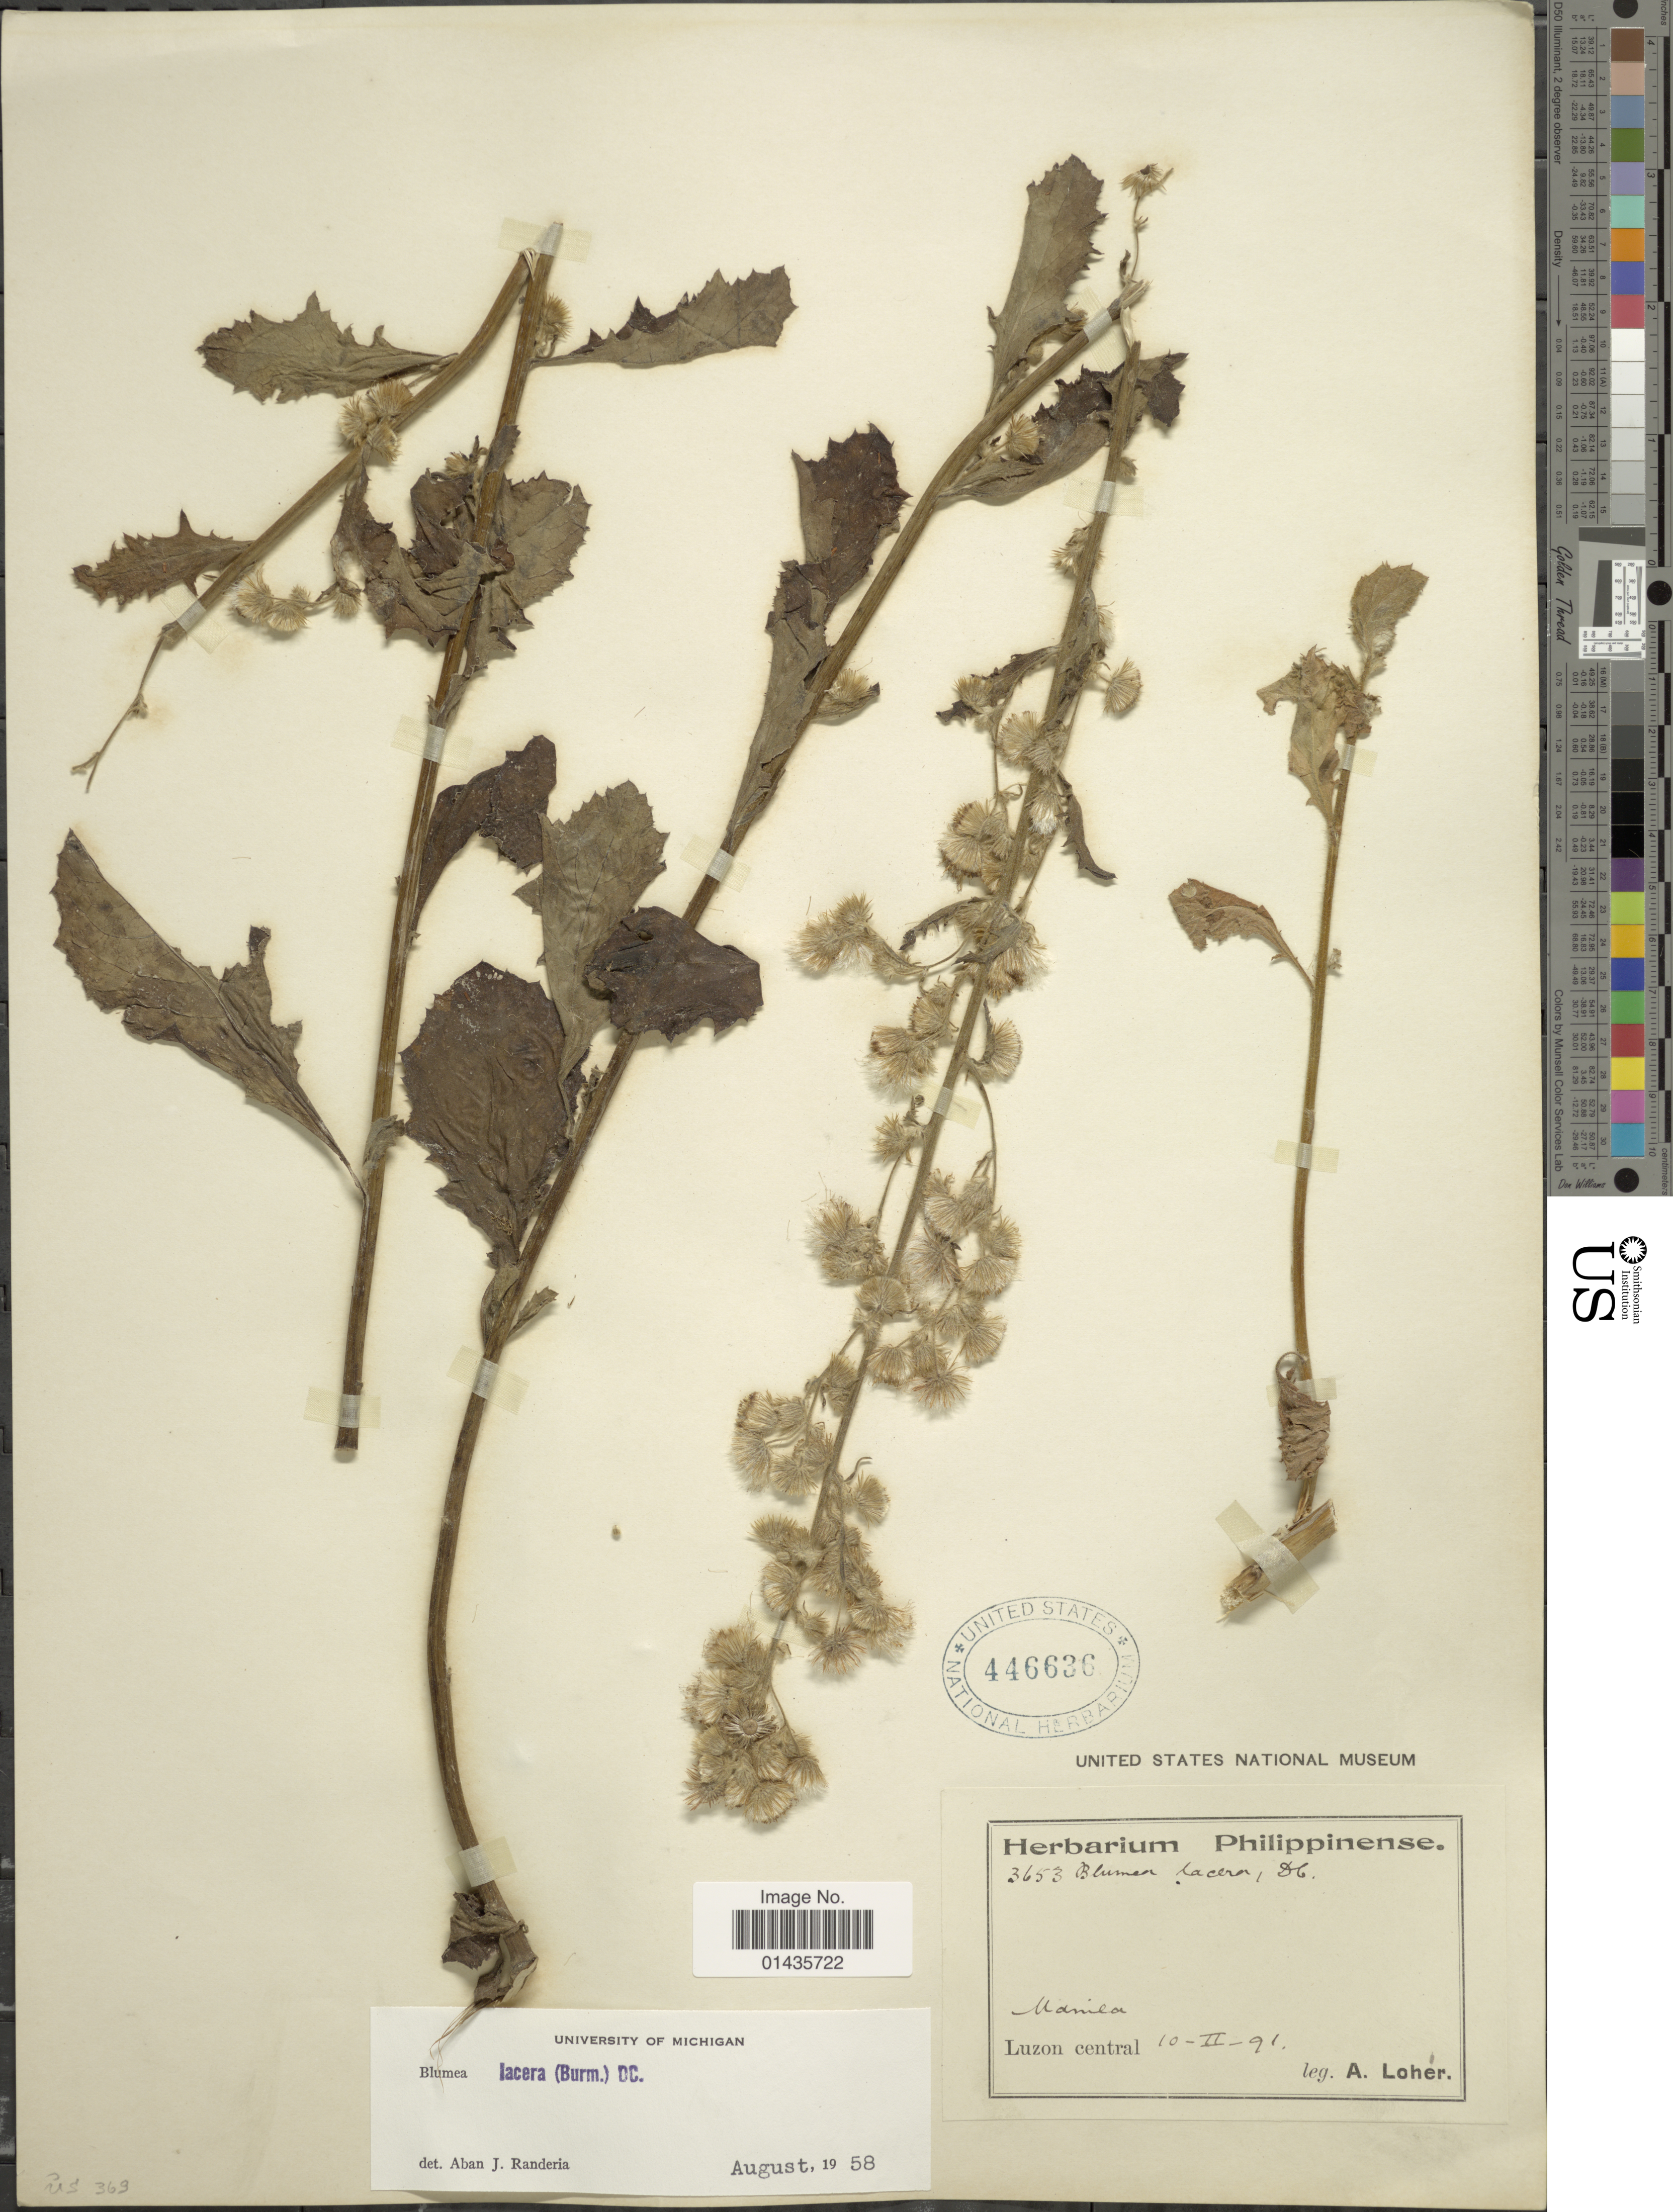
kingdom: Plantae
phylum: Tracheophyta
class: Magnoliopsida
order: Asterales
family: Asteraceae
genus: Blumea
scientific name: Blumea lacera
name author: (Roxb.) DC.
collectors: A. Loher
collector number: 3653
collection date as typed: Transcribed d/m/y: 10/2/91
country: Philippines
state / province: Central Luzon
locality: Manila, Luzon Central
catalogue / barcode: US 446636